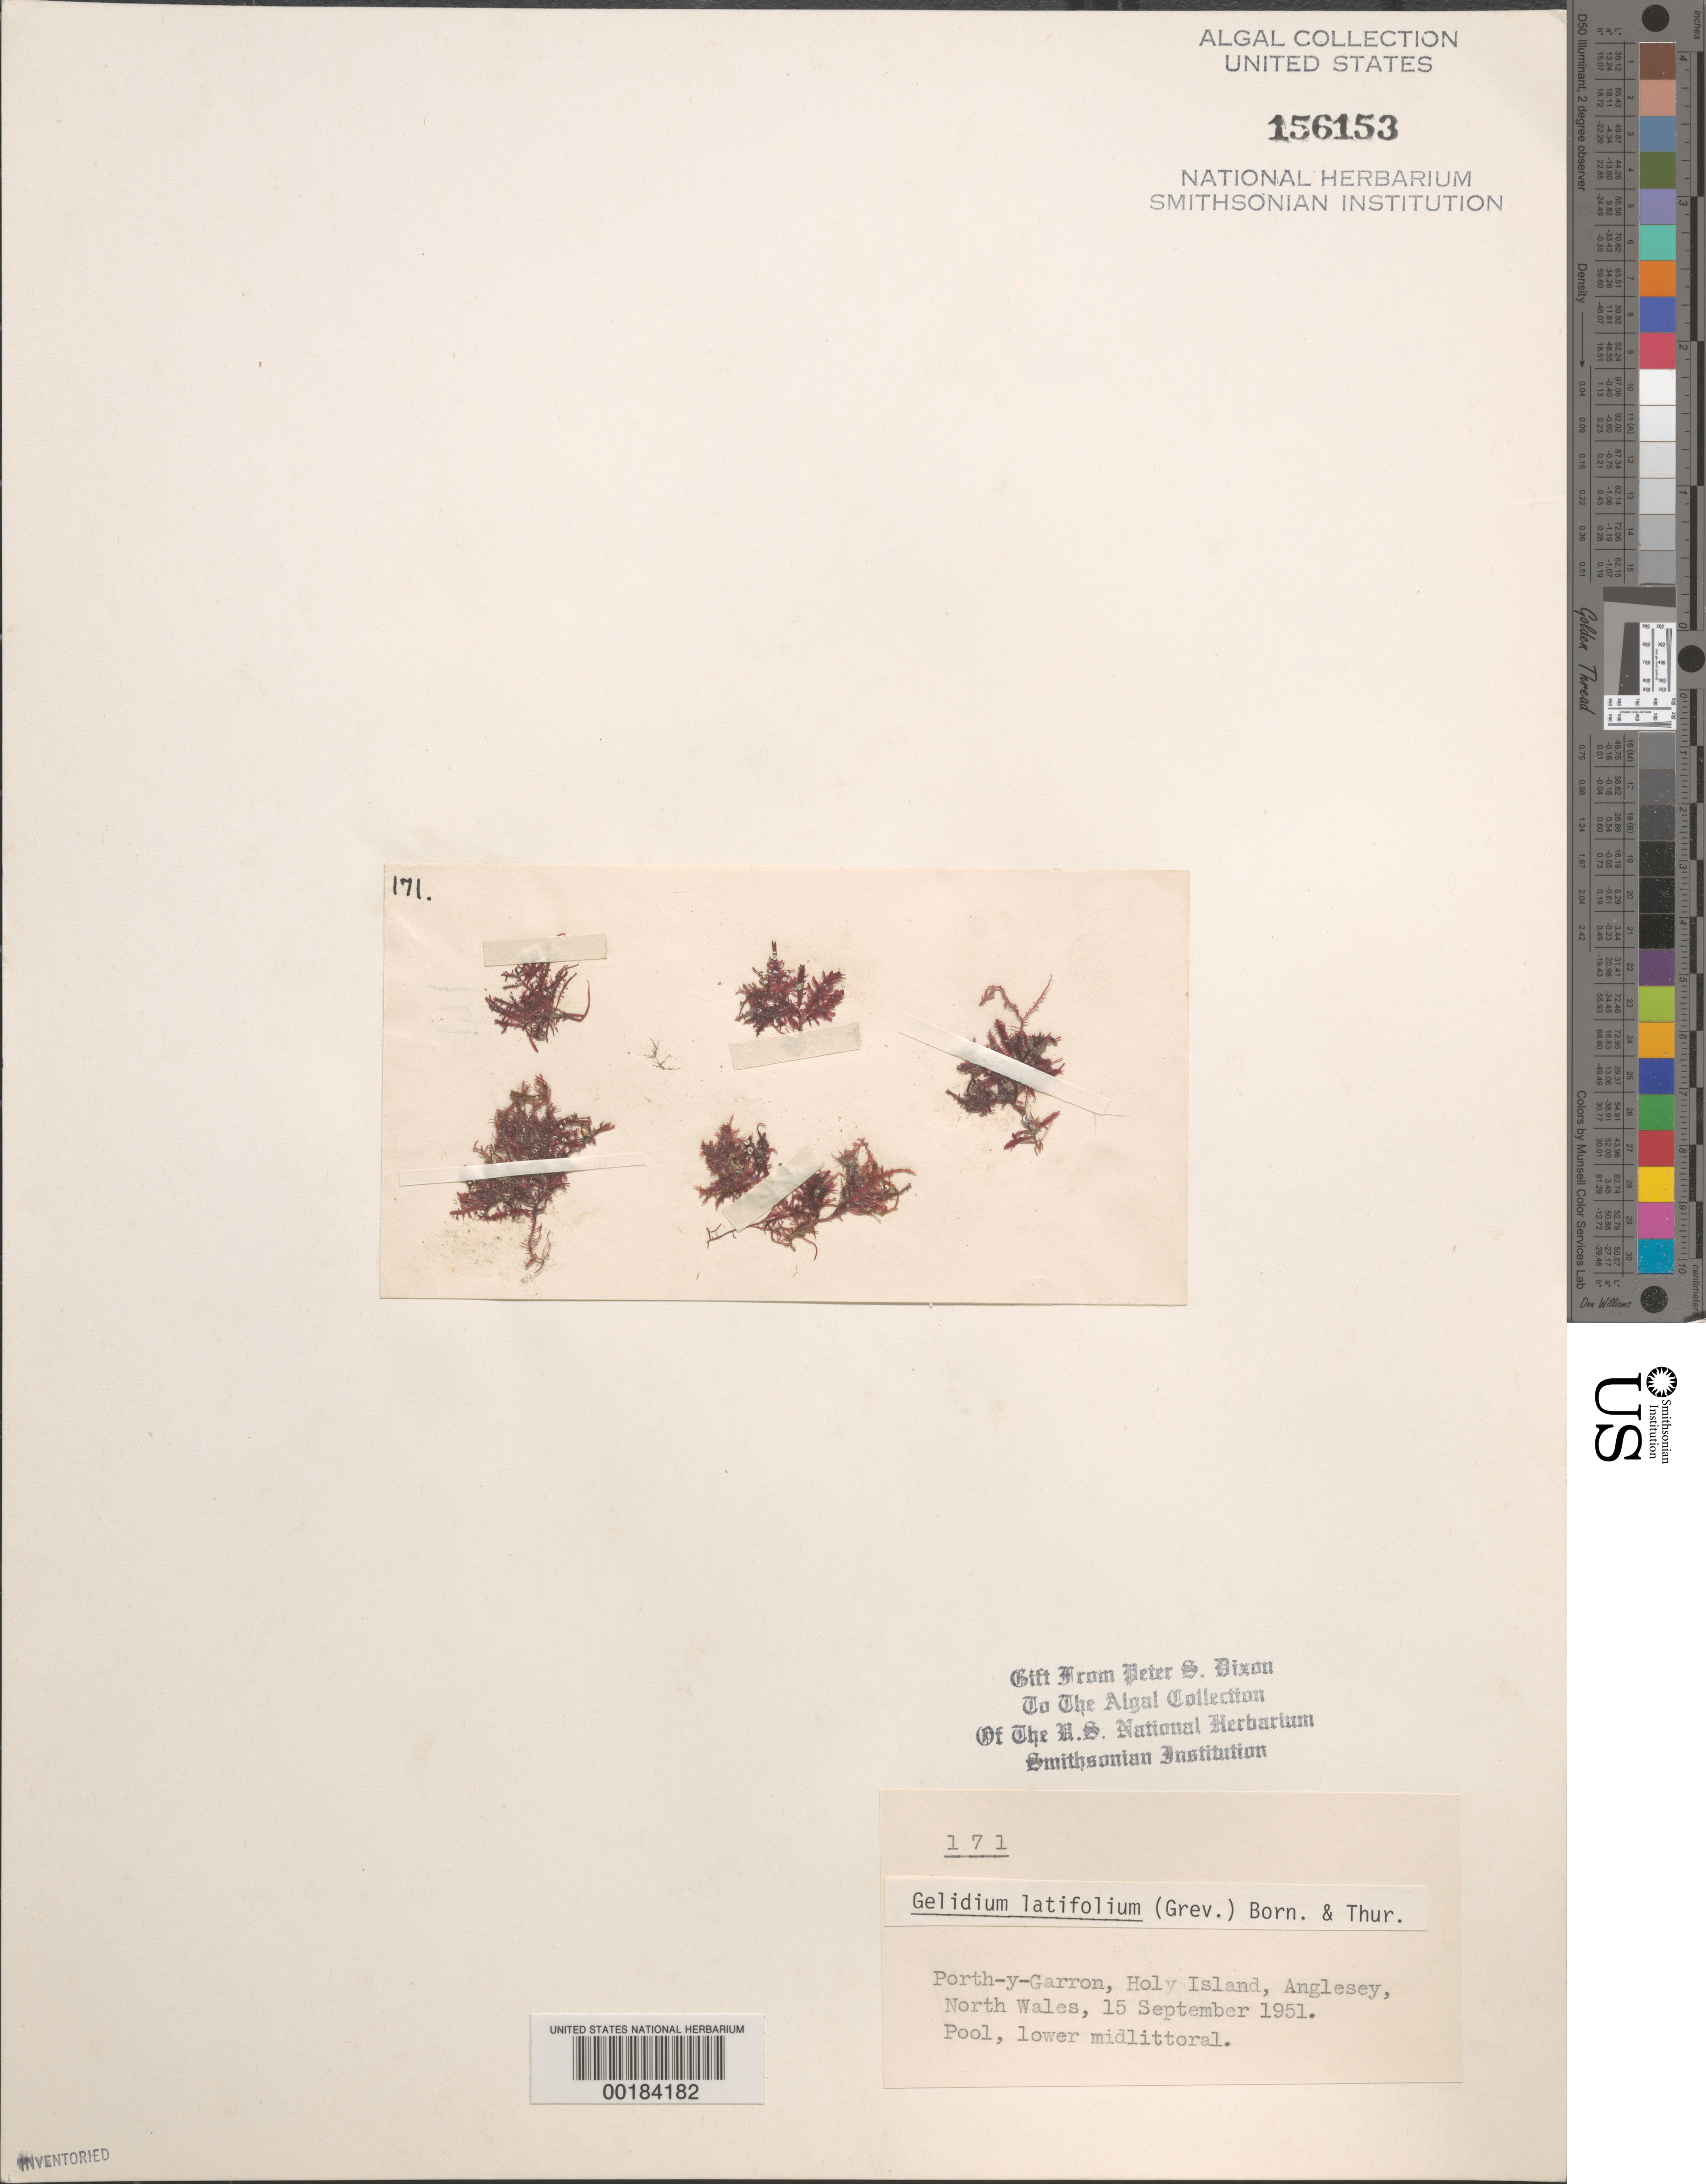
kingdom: Plantae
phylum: Rhodophyta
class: Florideophyceae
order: Gelidiales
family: Gelidiaceae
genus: Gelidium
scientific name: Gelidium spinosum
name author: (S.G. Gmel.) P.C. Silva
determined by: Algae name updating Project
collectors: P. S. Dixon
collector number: PSD 171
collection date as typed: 15 Sep 1951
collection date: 1951-09-15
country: United Kingdom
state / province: Wales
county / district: Gwynedd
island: Anglesey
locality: Porth-y-Garron, Holy Island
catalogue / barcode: US 156153